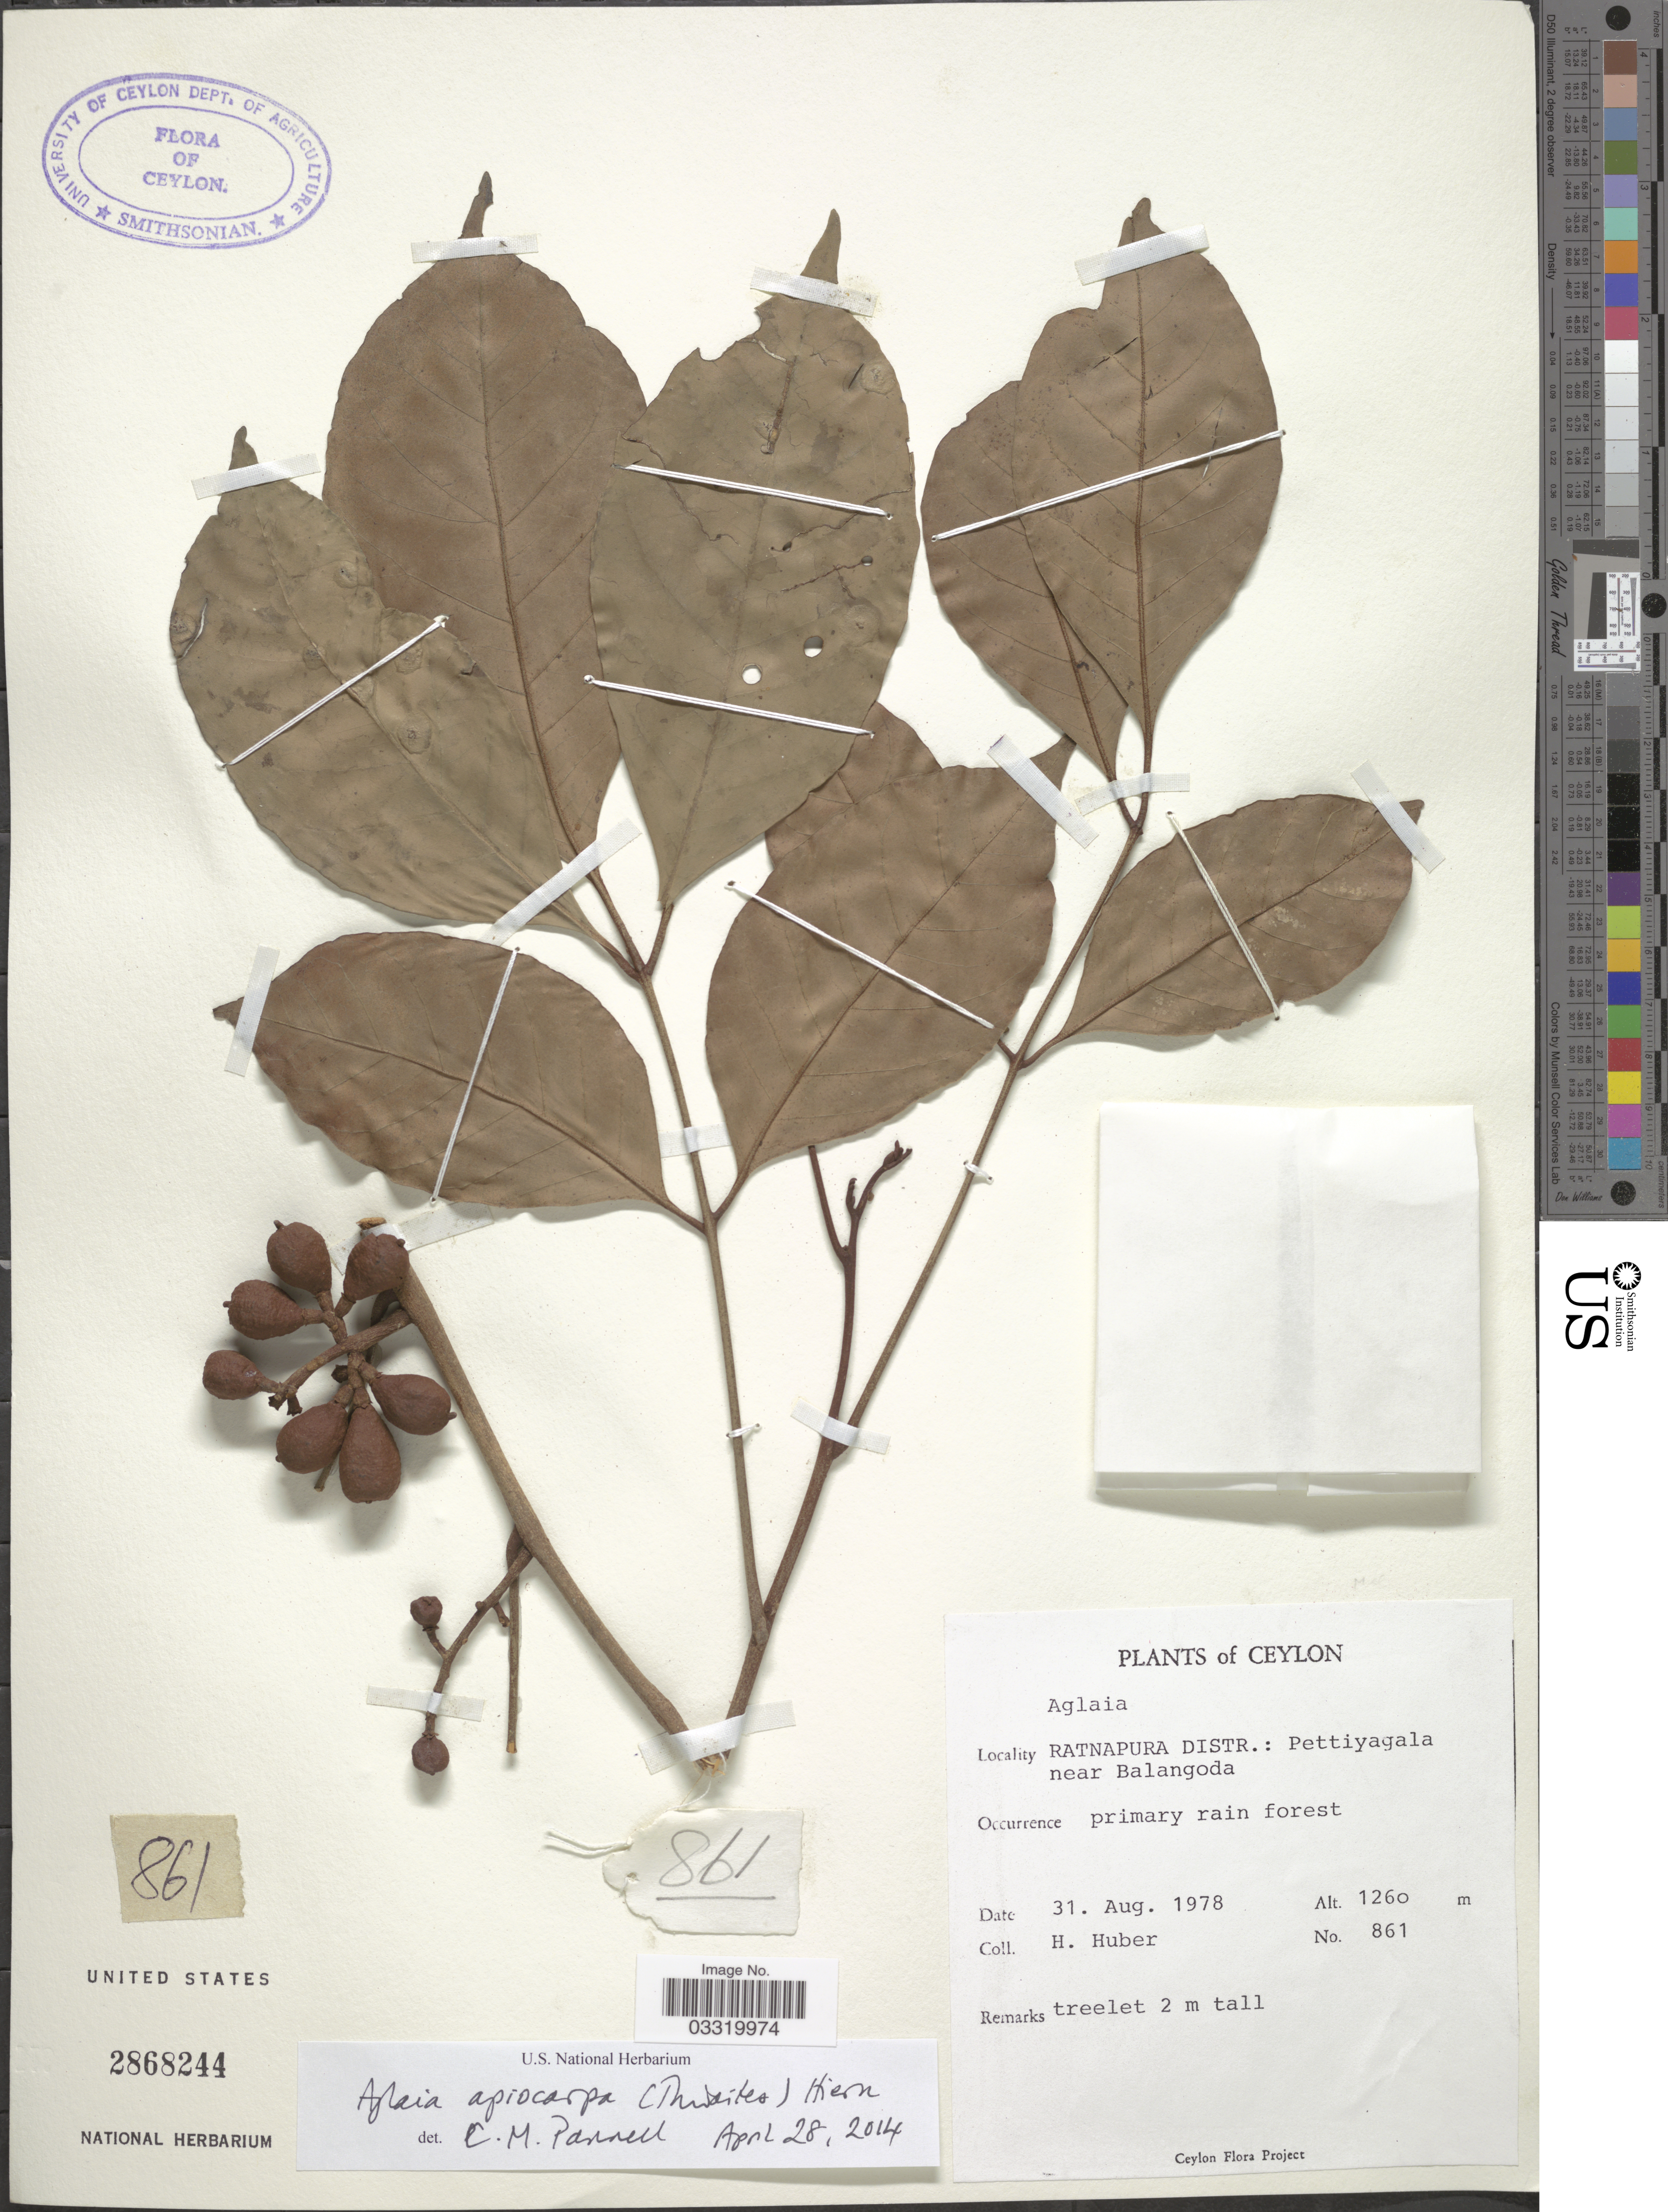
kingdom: Plantae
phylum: Tracheophyta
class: Magnoliopsida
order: Sapindales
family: Meliaceae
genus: Aglaia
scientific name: Aglaia apiocarpa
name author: Hiern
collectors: H. Huber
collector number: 861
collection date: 1978-08-31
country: Sri Lanka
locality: Ceylon. Ratnapura Distr.: Pettiyagala near Balangoda.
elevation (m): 1260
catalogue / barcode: US 2868244